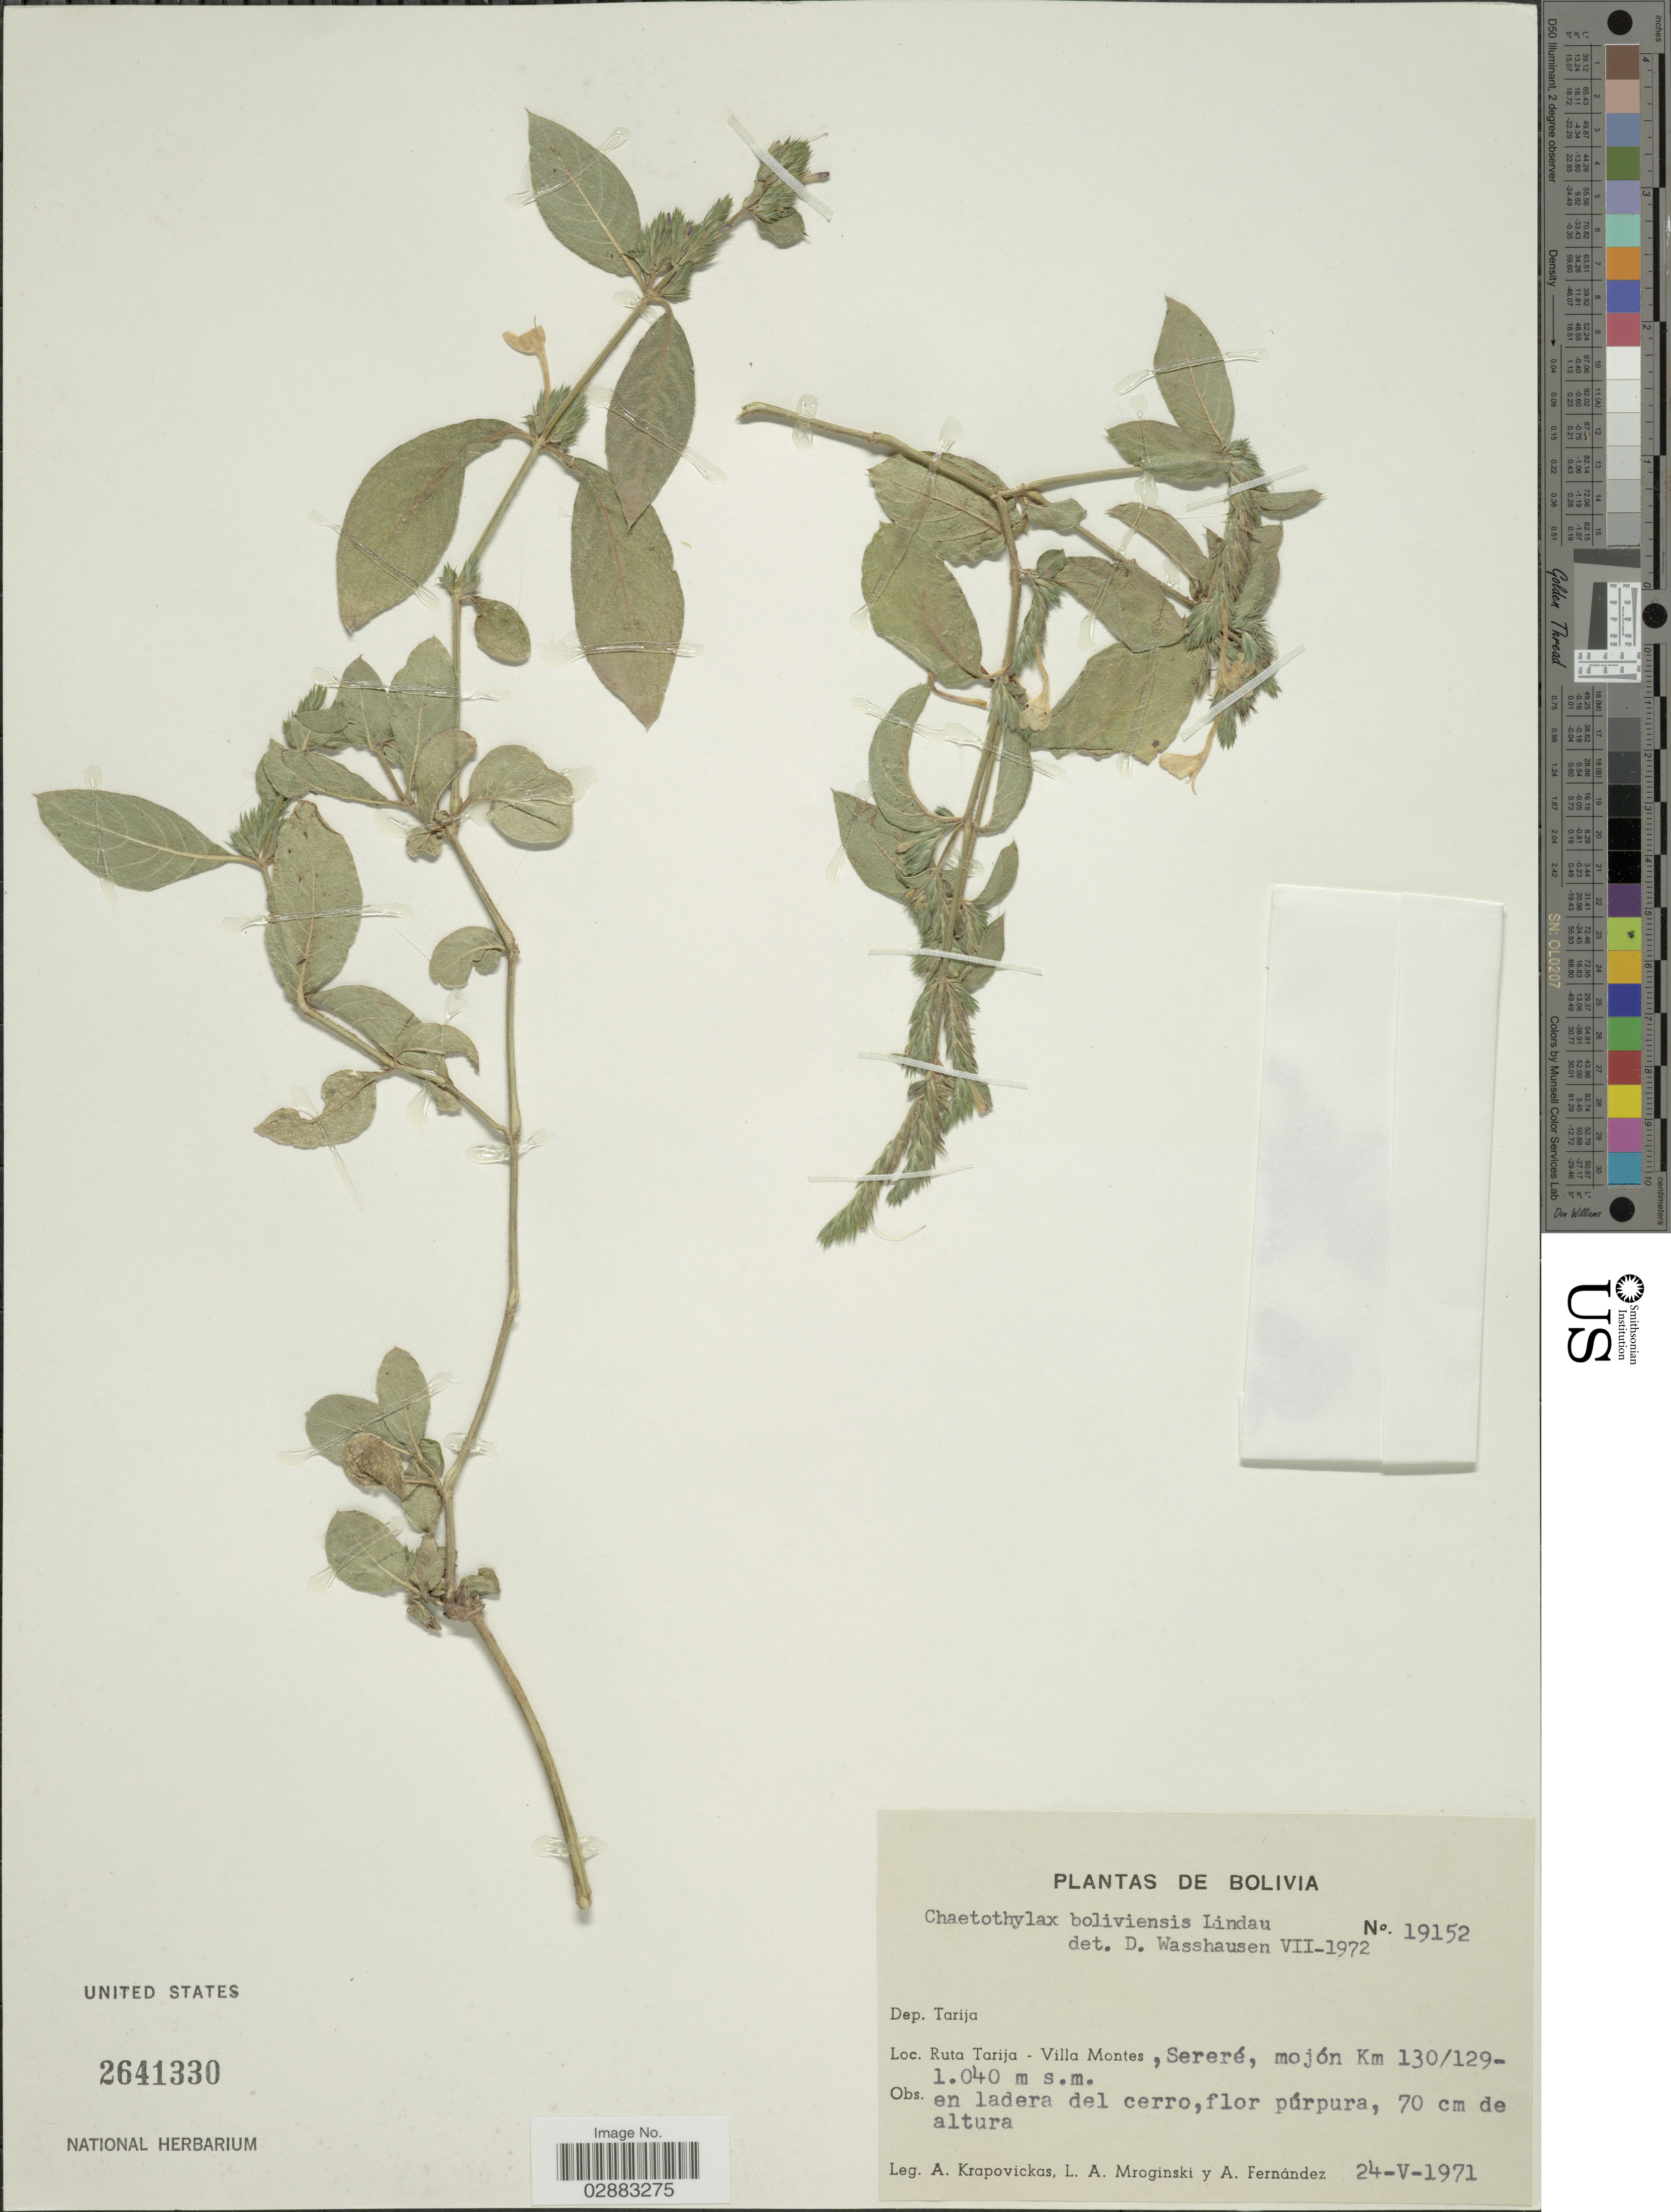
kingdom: Plantae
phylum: Tracheophyta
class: Magnoliopsida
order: Lamiales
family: Acanthaceae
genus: Justicia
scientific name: Justicia goudotii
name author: V.A.W. Graham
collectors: A. Krapovickas, L. Mroginski & A. Fernández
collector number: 19152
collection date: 1971-05-24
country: Bolivia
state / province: Tarija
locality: Dep. Tarija. Ruta Tarija - Villa Montes, Sereré, mojón Km 130/129.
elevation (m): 1040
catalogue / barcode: US 2641330